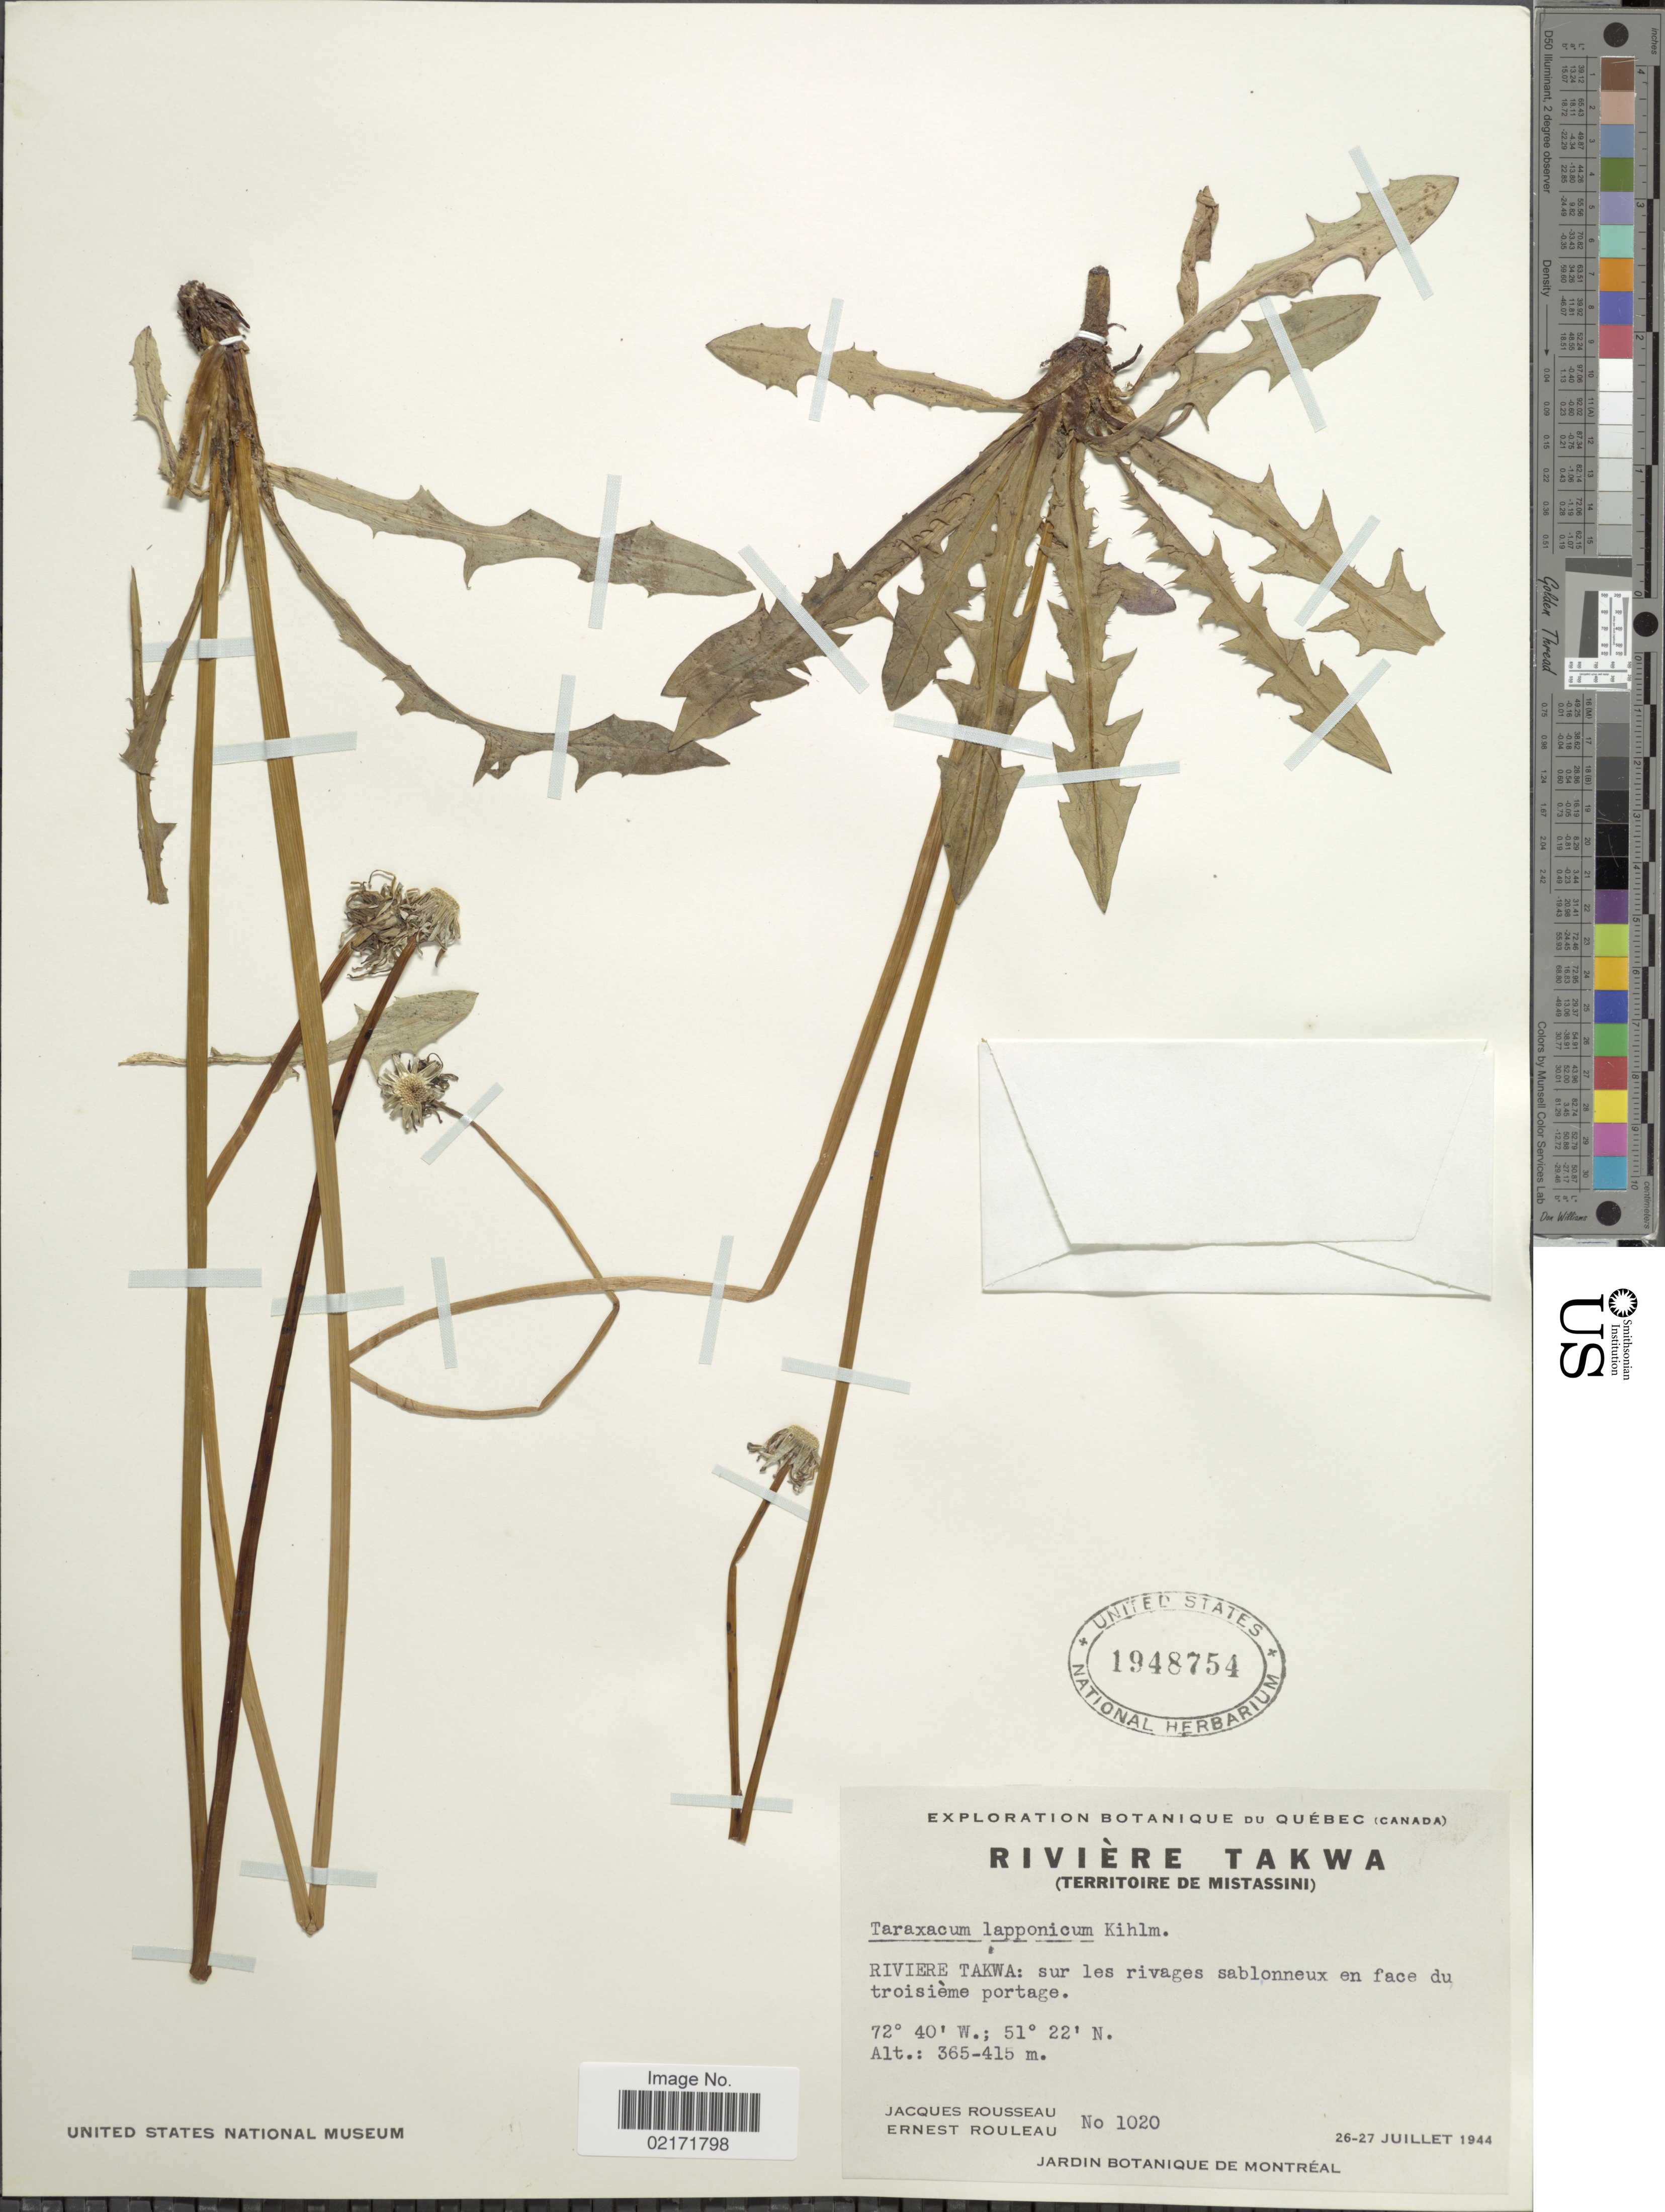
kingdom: Plantae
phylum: Tracheophyta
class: Magnoliopsida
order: Asterales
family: Asteraceae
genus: Taraxacum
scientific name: Taraxacum croceum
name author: Dahlst.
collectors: J. Rousseau & J. Rouleau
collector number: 1020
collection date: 1944-07-26/1944-07-27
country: Canada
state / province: Quebec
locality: Rivière Takwa (Territoire de Mistassini). Riviere Takwa: sur les rivages sablonneux en face du troisième portage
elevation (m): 365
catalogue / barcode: US 1948754